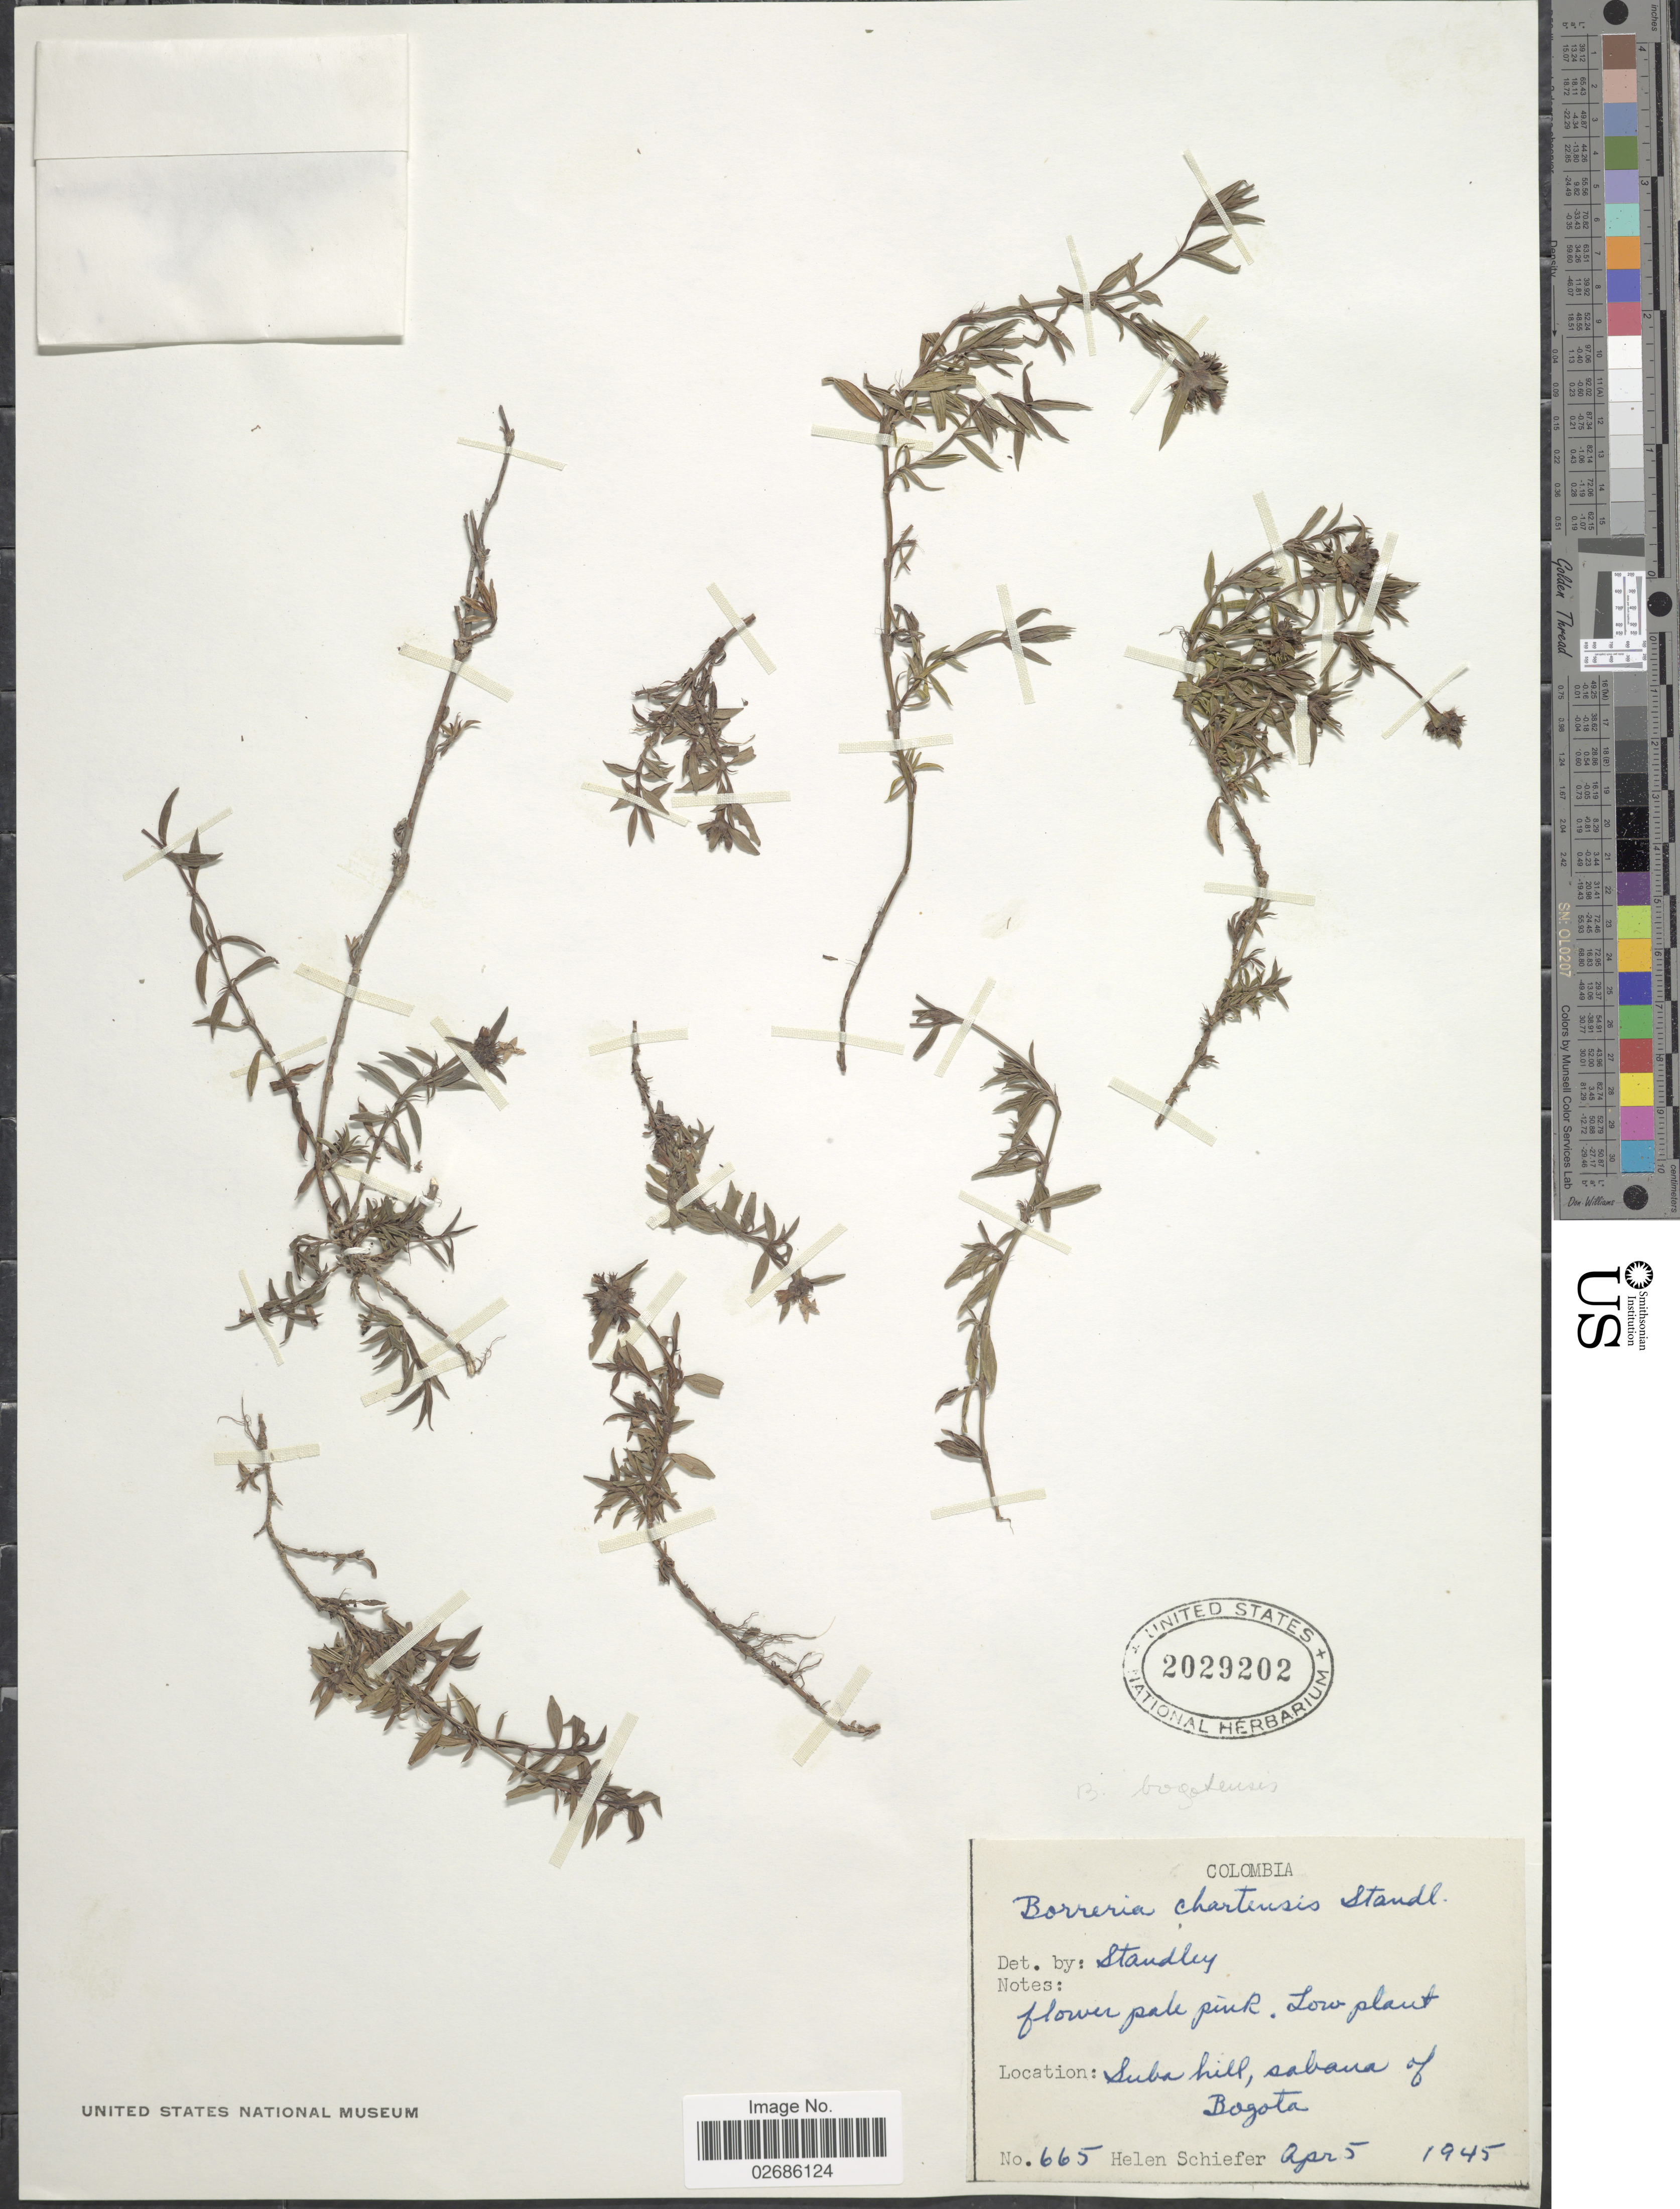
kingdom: Plantae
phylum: Tracheophyta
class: Magnoliopsida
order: Gentianales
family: Rubiaceae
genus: Borreria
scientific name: Borreria bogotensis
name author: (Kunth) Standl.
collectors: H. Schiefer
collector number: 665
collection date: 1945-04-05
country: Colombia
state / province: Bogota D.C.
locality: Suba hill, sabana of Bogota.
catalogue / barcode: US 2029202